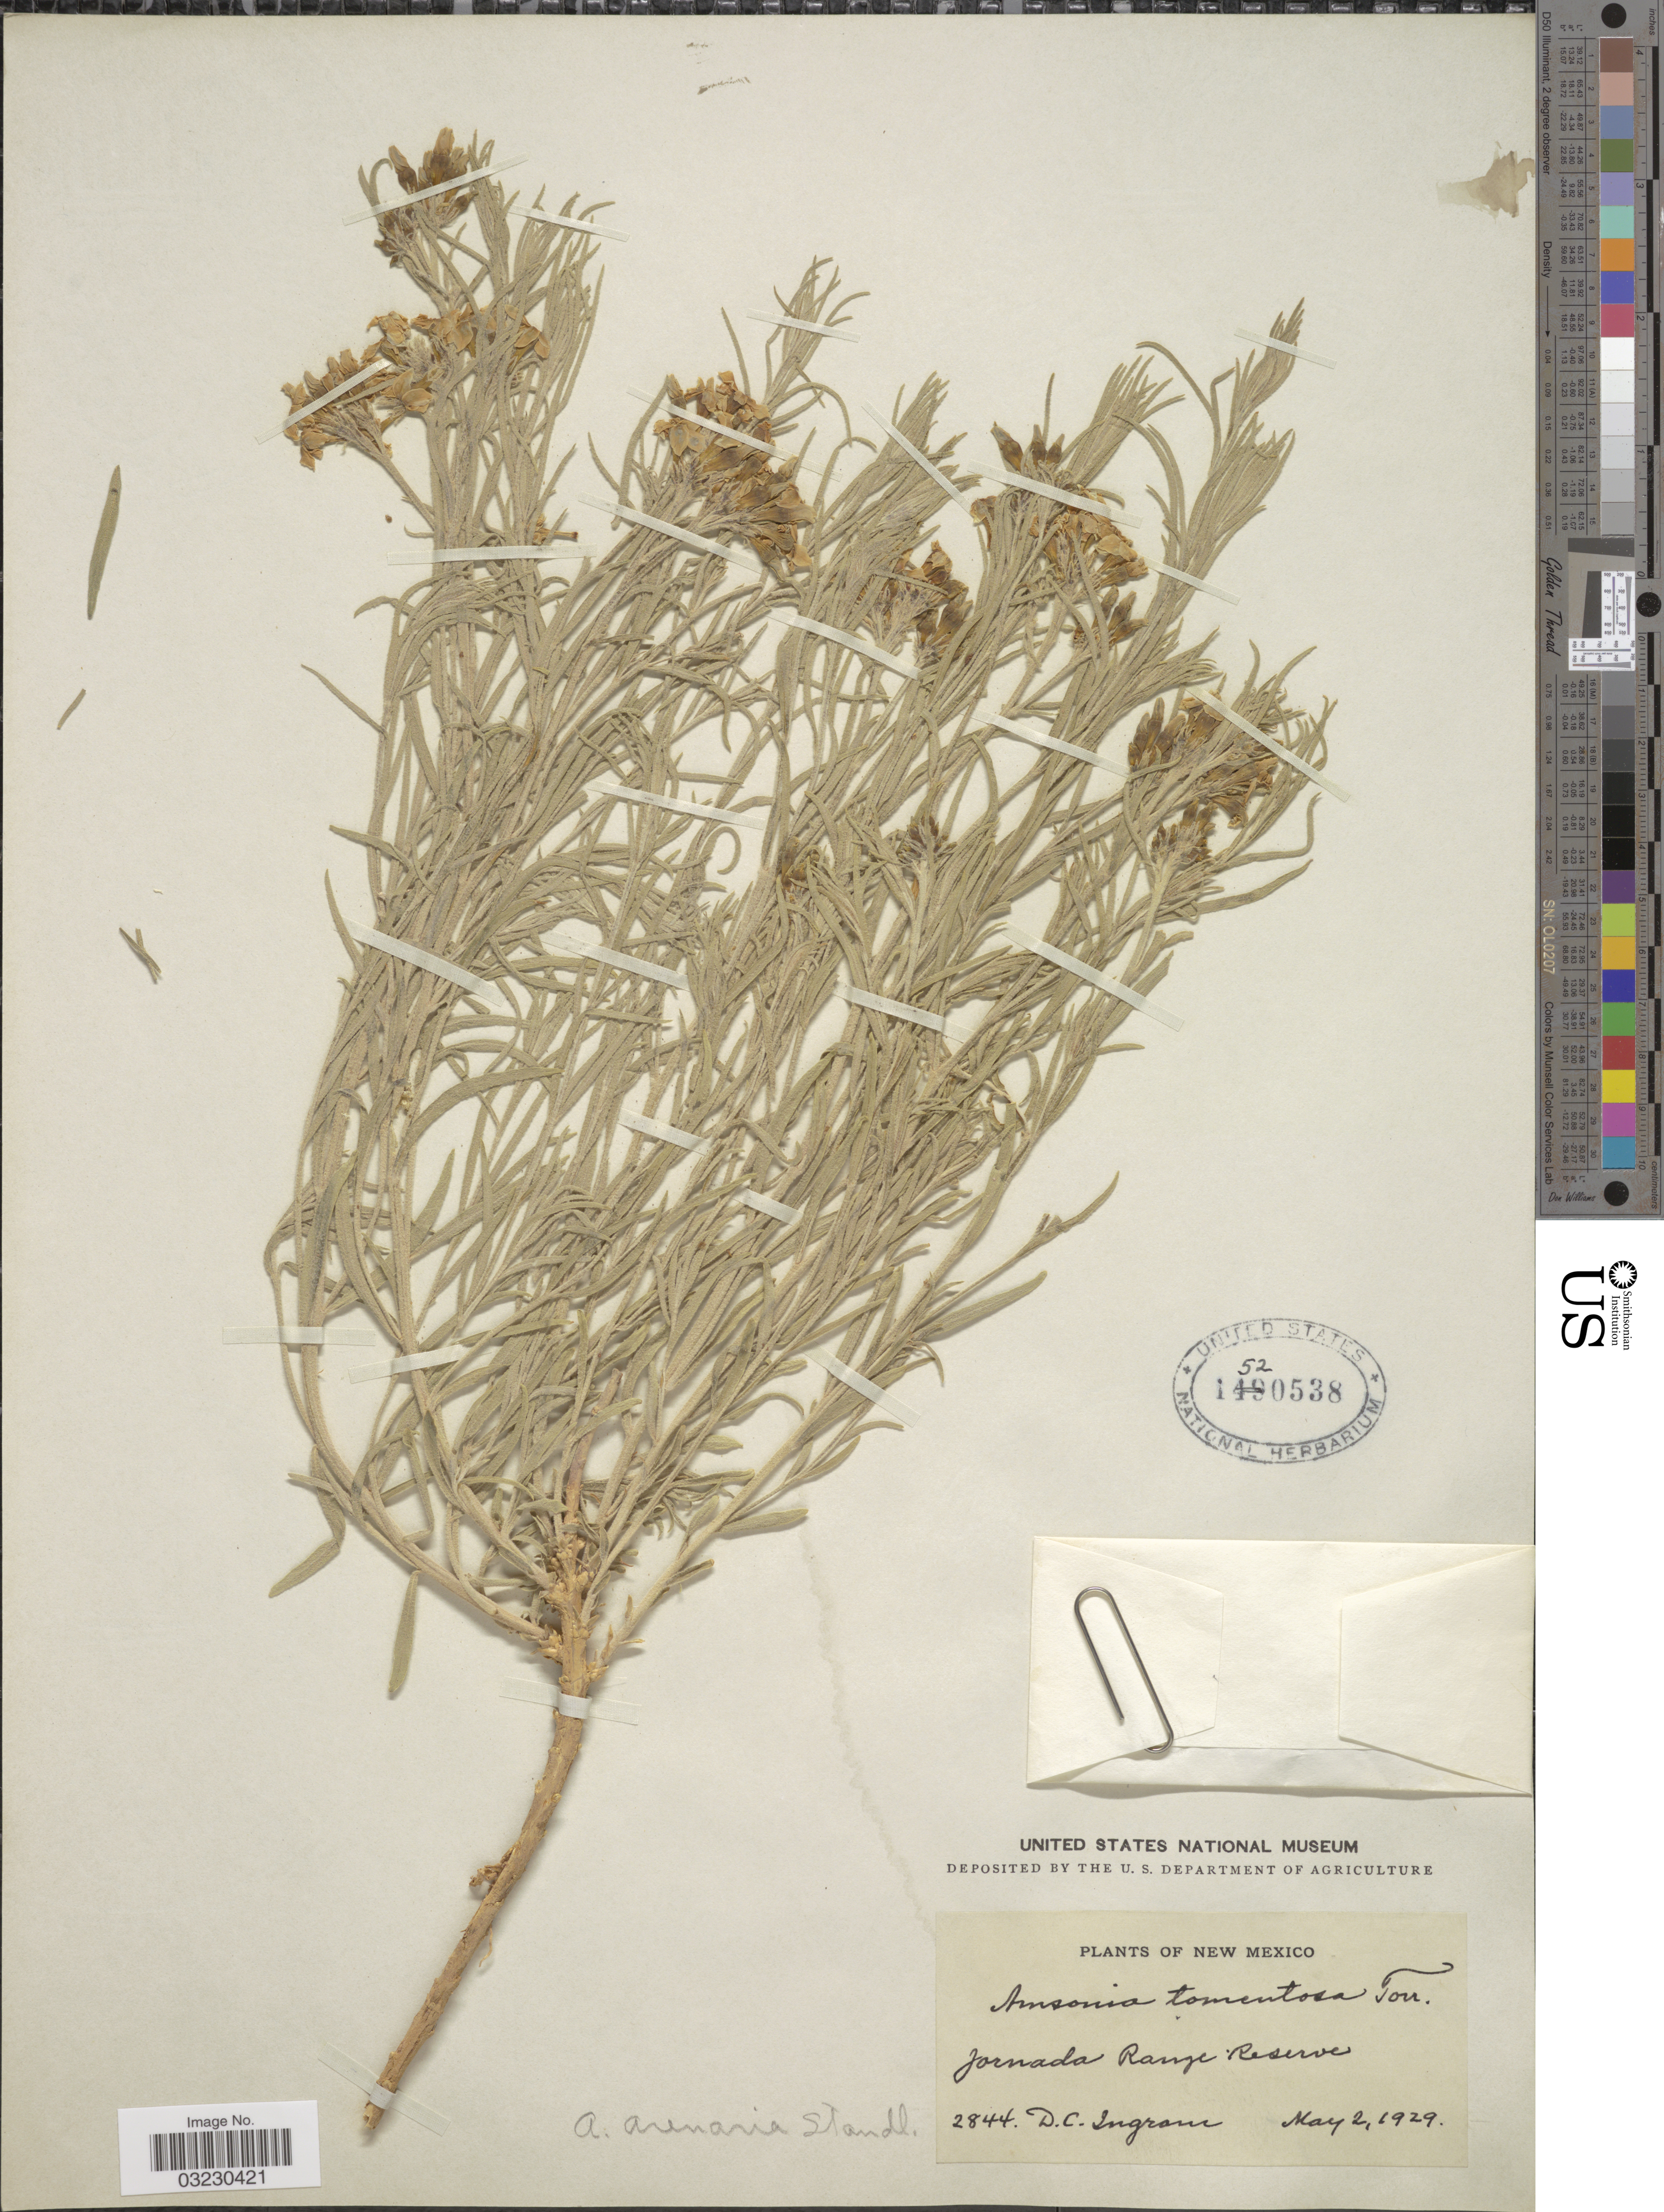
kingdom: Plantae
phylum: Tracheophyta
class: Magnoliopsida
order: Gentianales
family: Apocynaceae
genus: Amsonia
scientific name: Amsonia arenaria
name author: Standl.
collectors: D. C. Ingram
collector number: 2844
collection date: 1929-05-02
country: United States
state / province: New Mexico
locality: Jornada Range Reserve.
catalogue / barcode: US 1520538